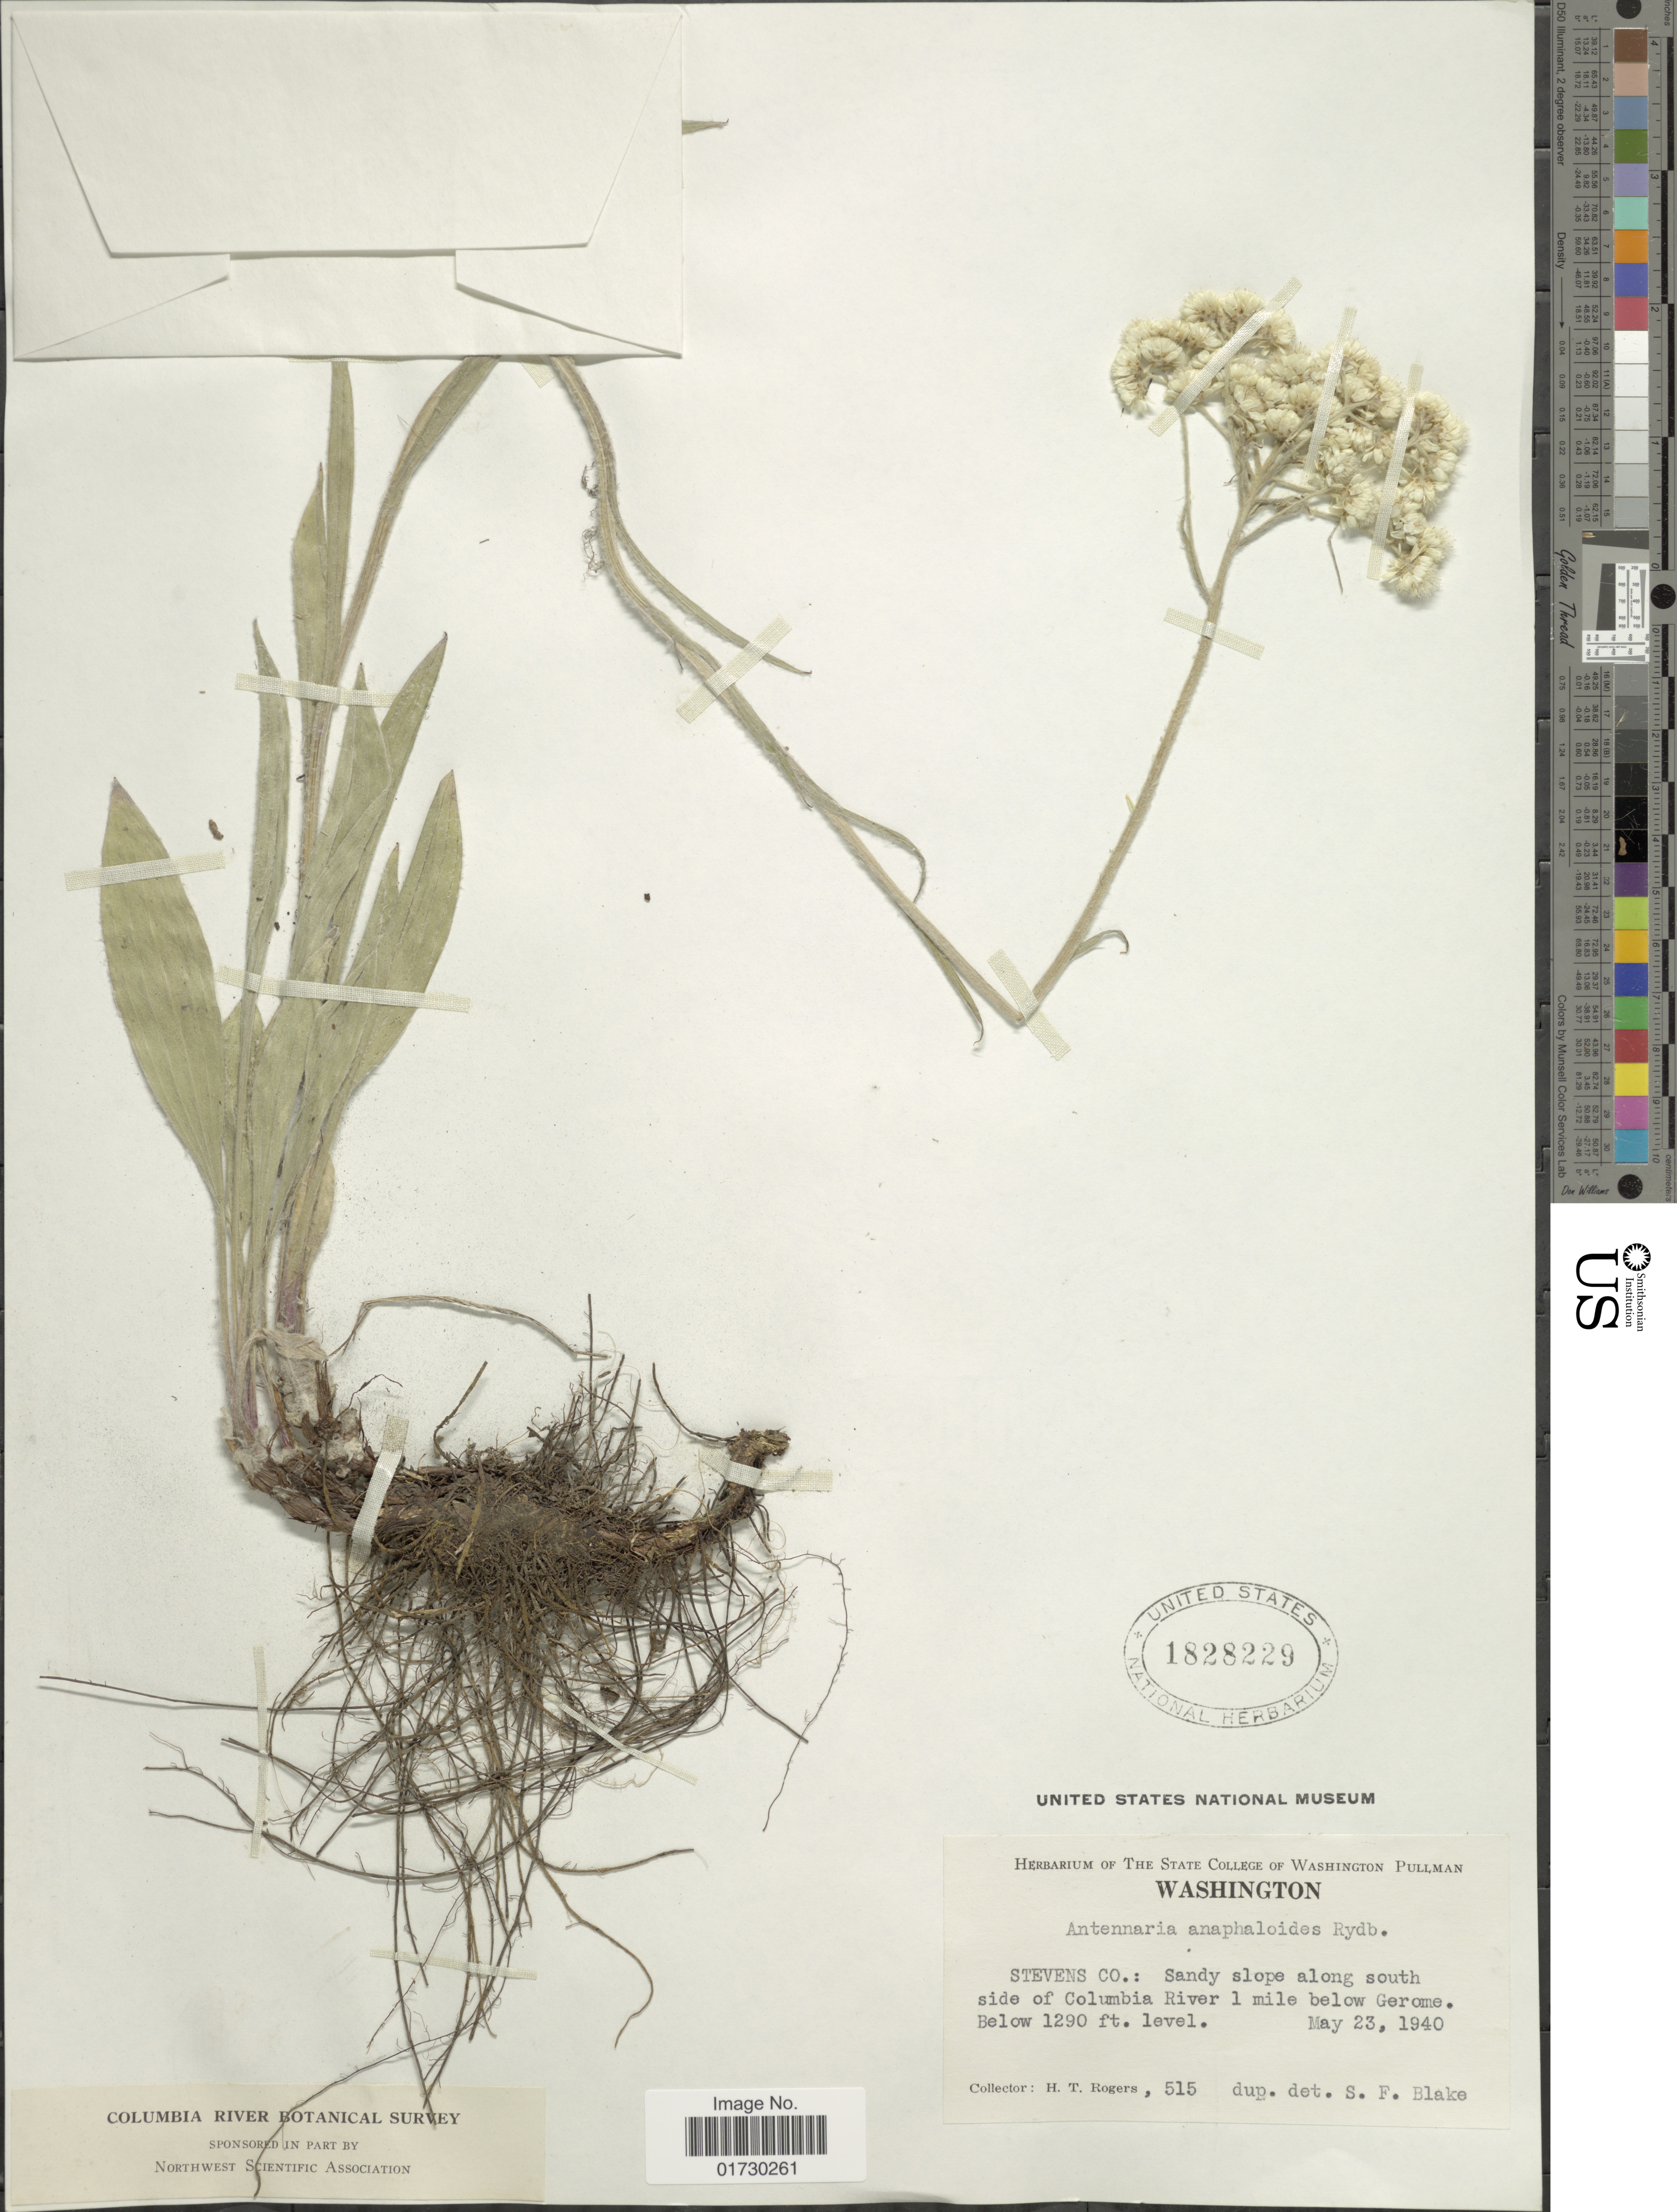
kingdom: Plantae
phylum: Tracheophyta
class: Magnoliopsida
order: Asterales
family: Asteraceae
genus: Antennaria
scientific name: Antennaria anaphaloides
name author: Rydb.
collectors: H. Rogers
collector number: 515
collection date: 1940-05-23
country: United States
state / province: Washington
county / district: Stevens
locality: Stevens Co.: Sandy slope along south side of Columbia River 1 mile below Gerome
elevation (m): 393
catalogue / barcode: US 1828229